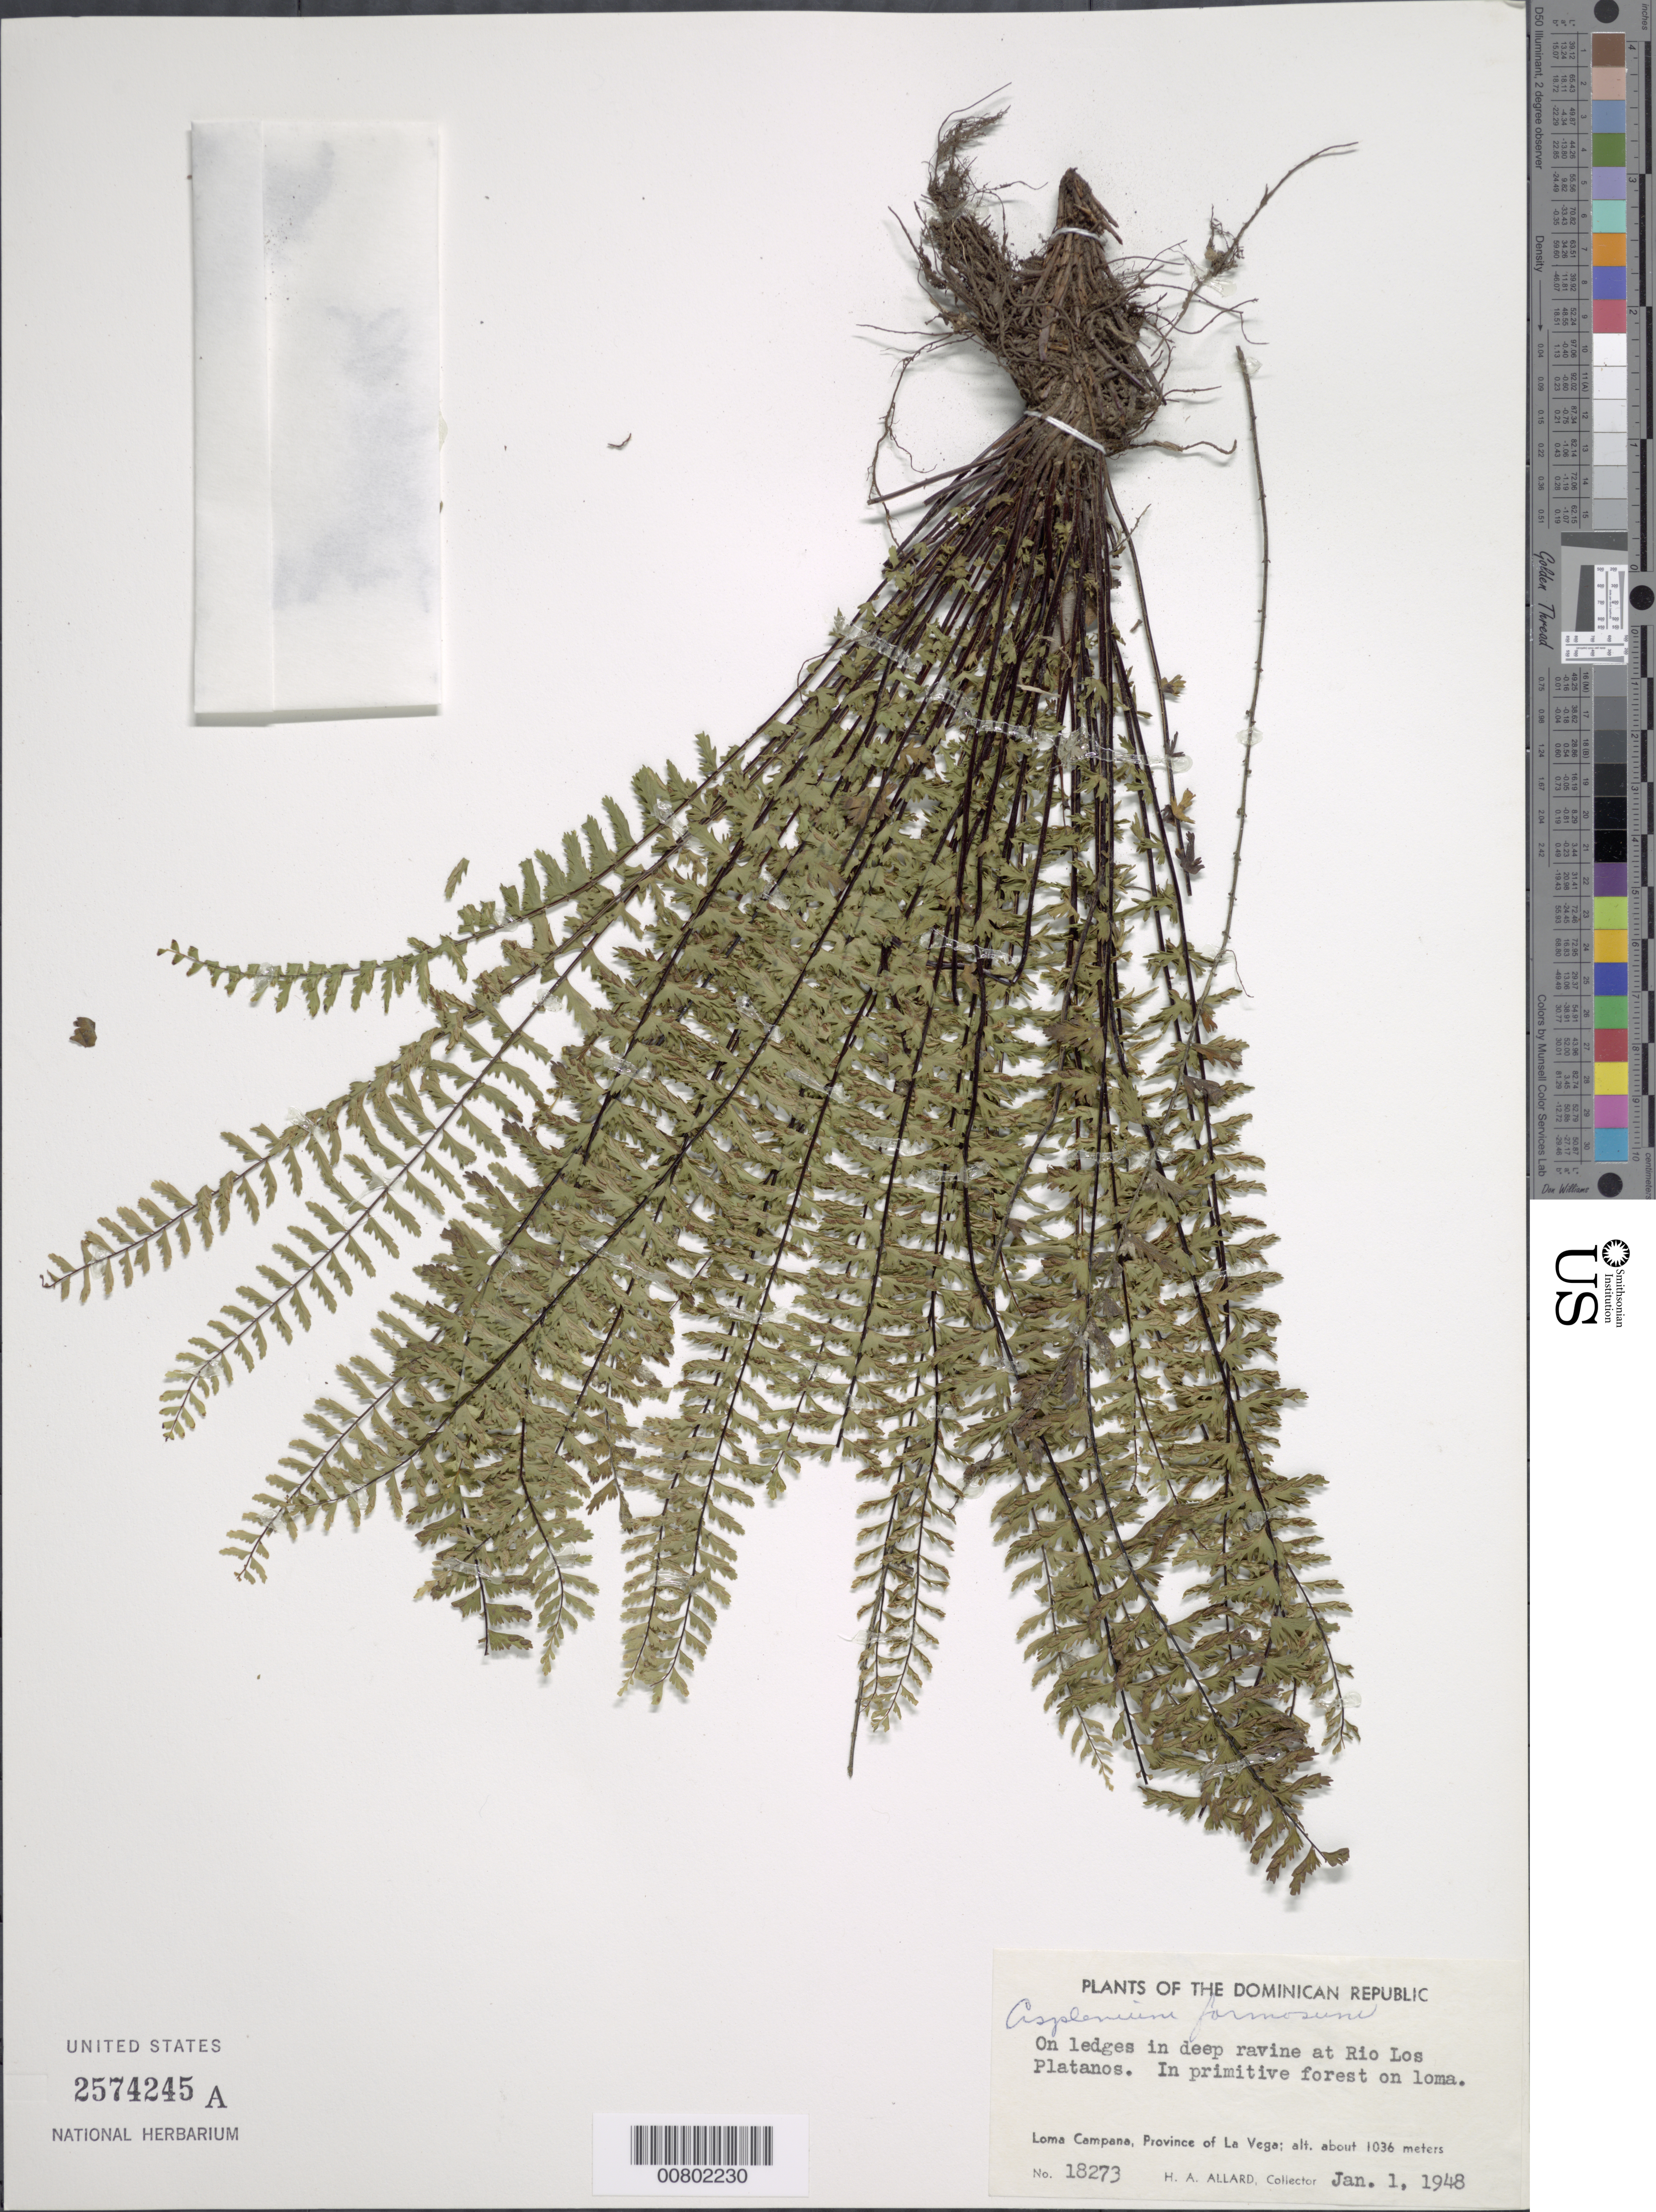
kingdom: Plantae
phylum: Tracheophyta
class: Polypodiopsida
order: Polypodiales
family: Aspleniaceae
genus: Asplenium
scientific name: Asplenium formosum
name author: Willd.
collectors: H. A. Allard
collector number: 18273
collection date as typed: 01 Jan 1948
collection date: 1948-01-01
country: Dominican Republic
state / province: La Vega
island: Hispaniola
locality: Loma Campana, Río Los Platanos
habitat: Primitive forest on loma; on ledges in deep ravine at river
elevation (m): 1036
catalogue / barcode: US 2574245A